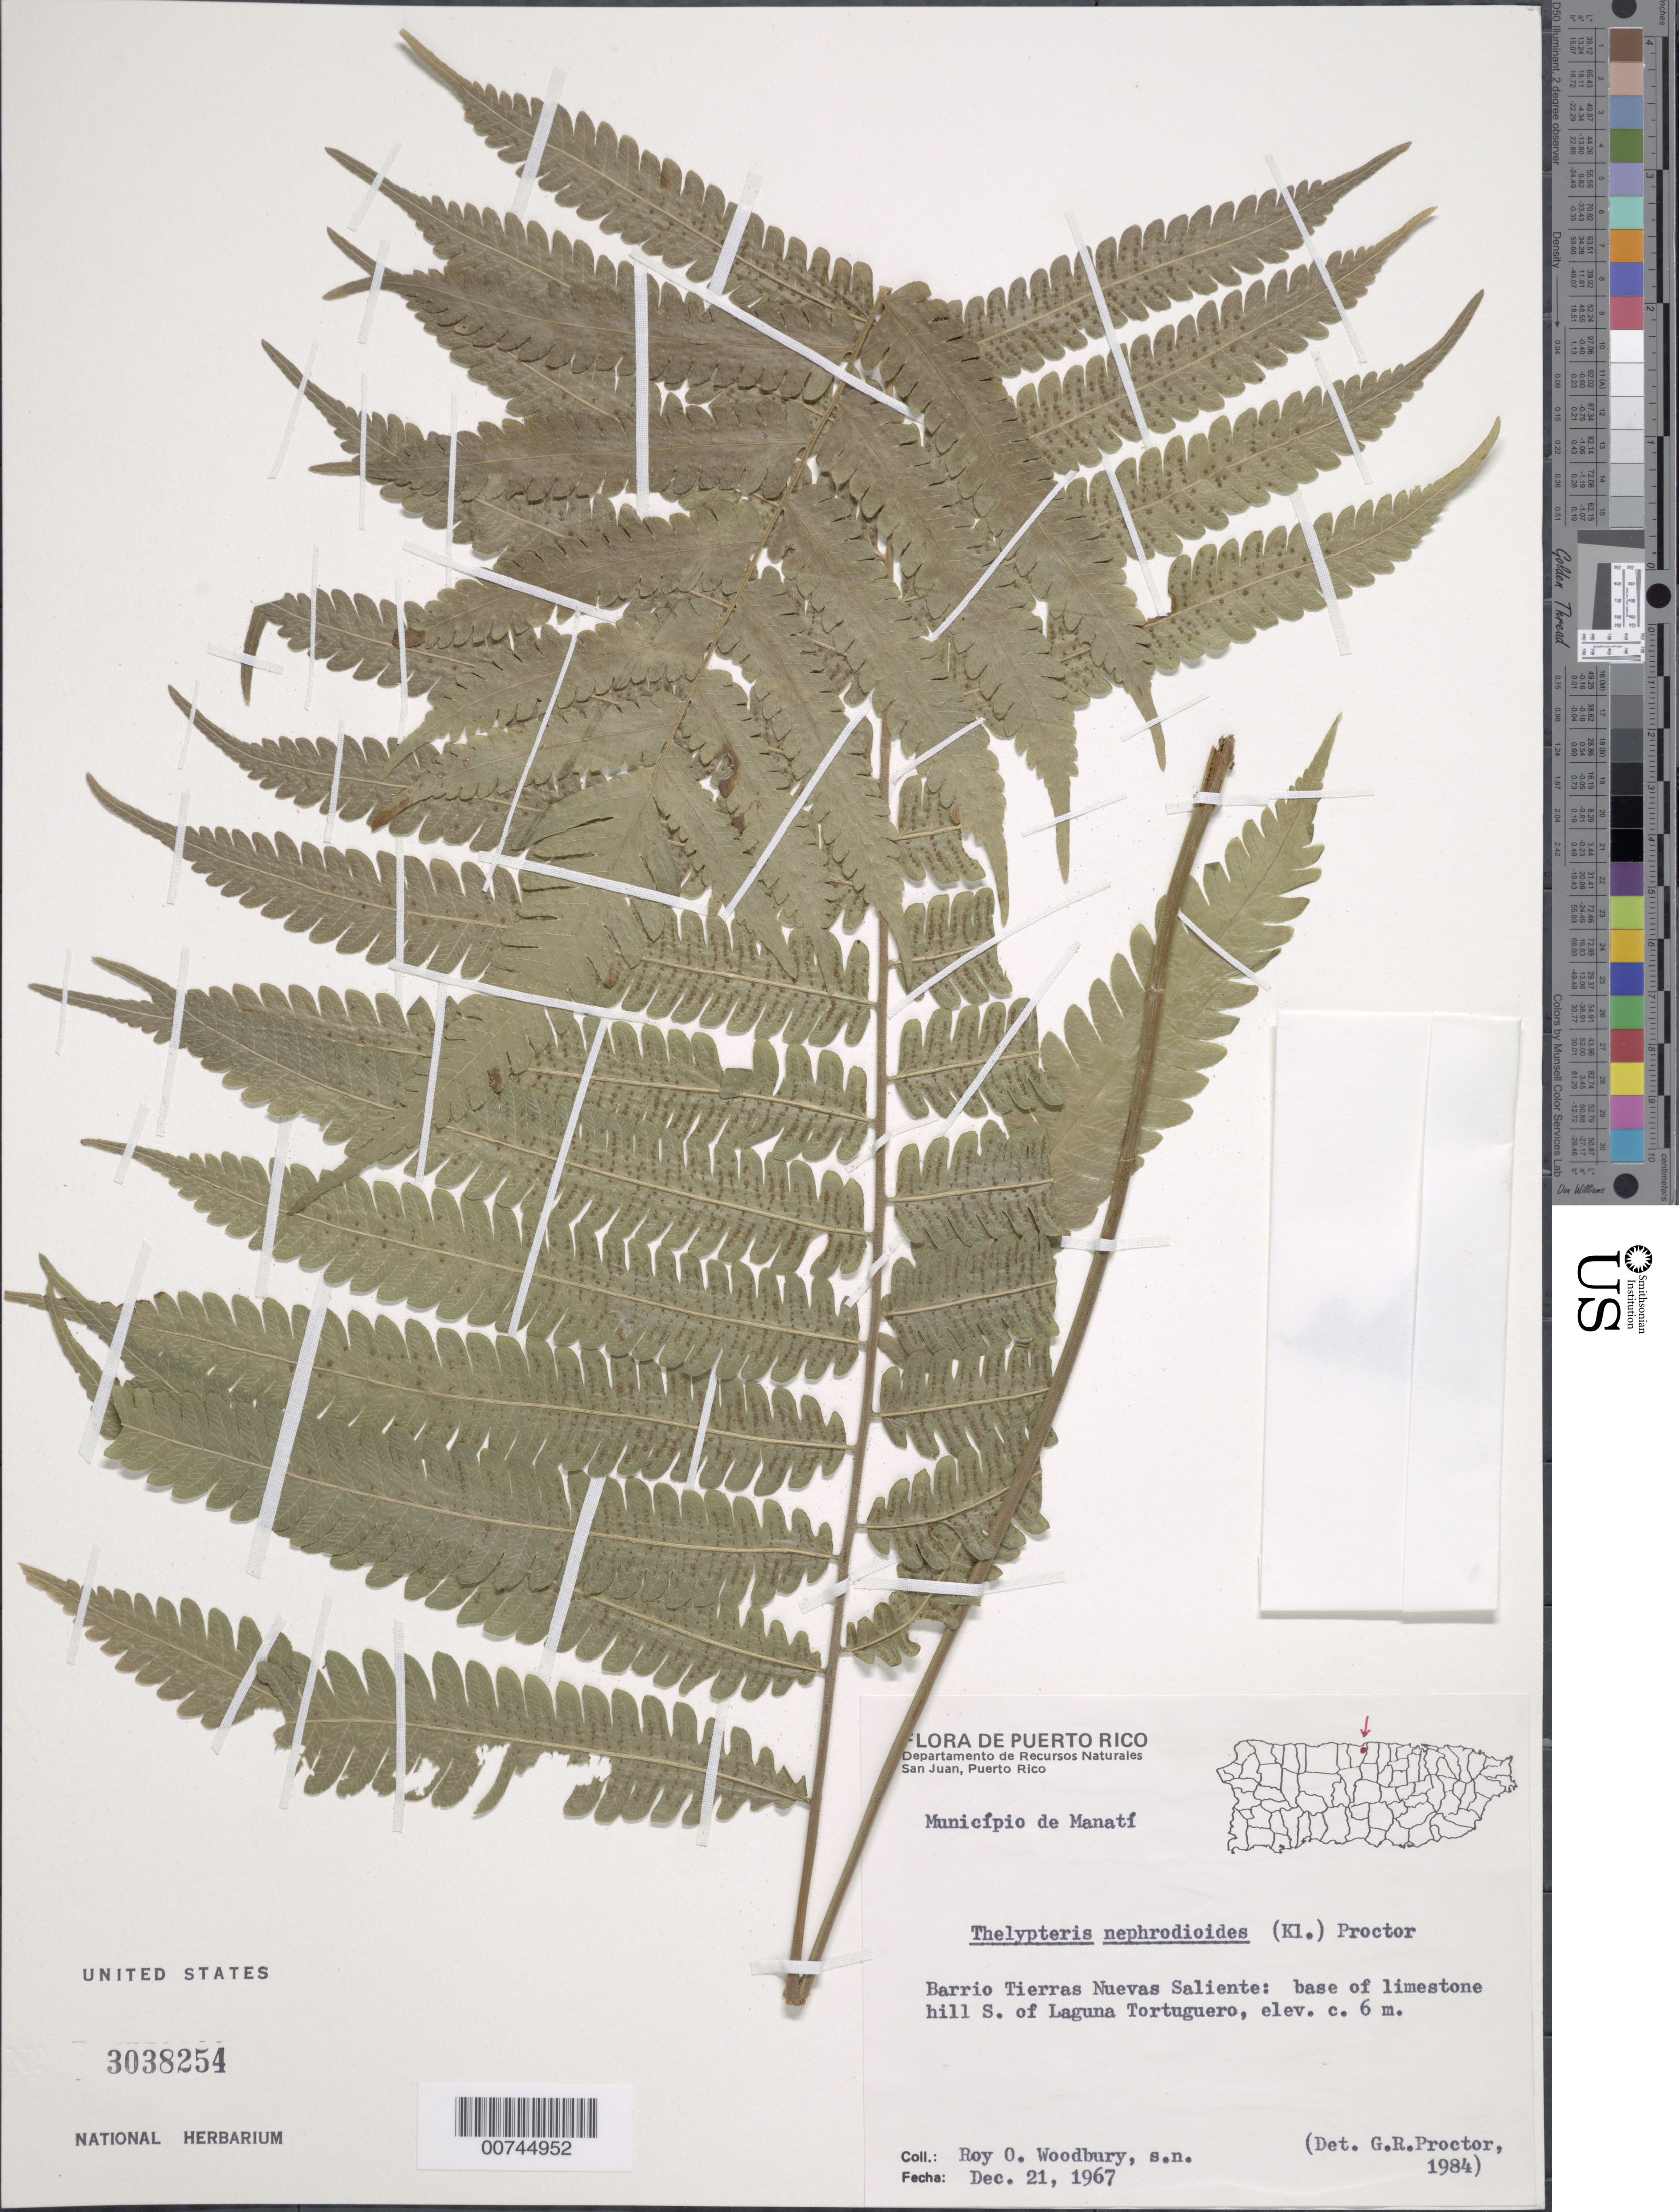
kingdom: Plantae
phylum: Tracheophyta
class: Polypodiopsida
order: Polypodiales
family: Thelypteridaceae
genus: Goniopteris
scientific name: Goniopteris hildae (Proctor) comb. nov., ined 2015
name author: (Proctor)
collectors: R. O. Woodbury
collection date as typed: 21 Dec 1967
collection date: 1967-12-21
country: Puerto Rico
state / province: Manatí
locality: Barrio Tierras Nuevas Salientes: base of limestone hill S of Laguna Tortuguero. Municipio de Manatí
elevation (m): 6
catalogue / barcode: US 3038254